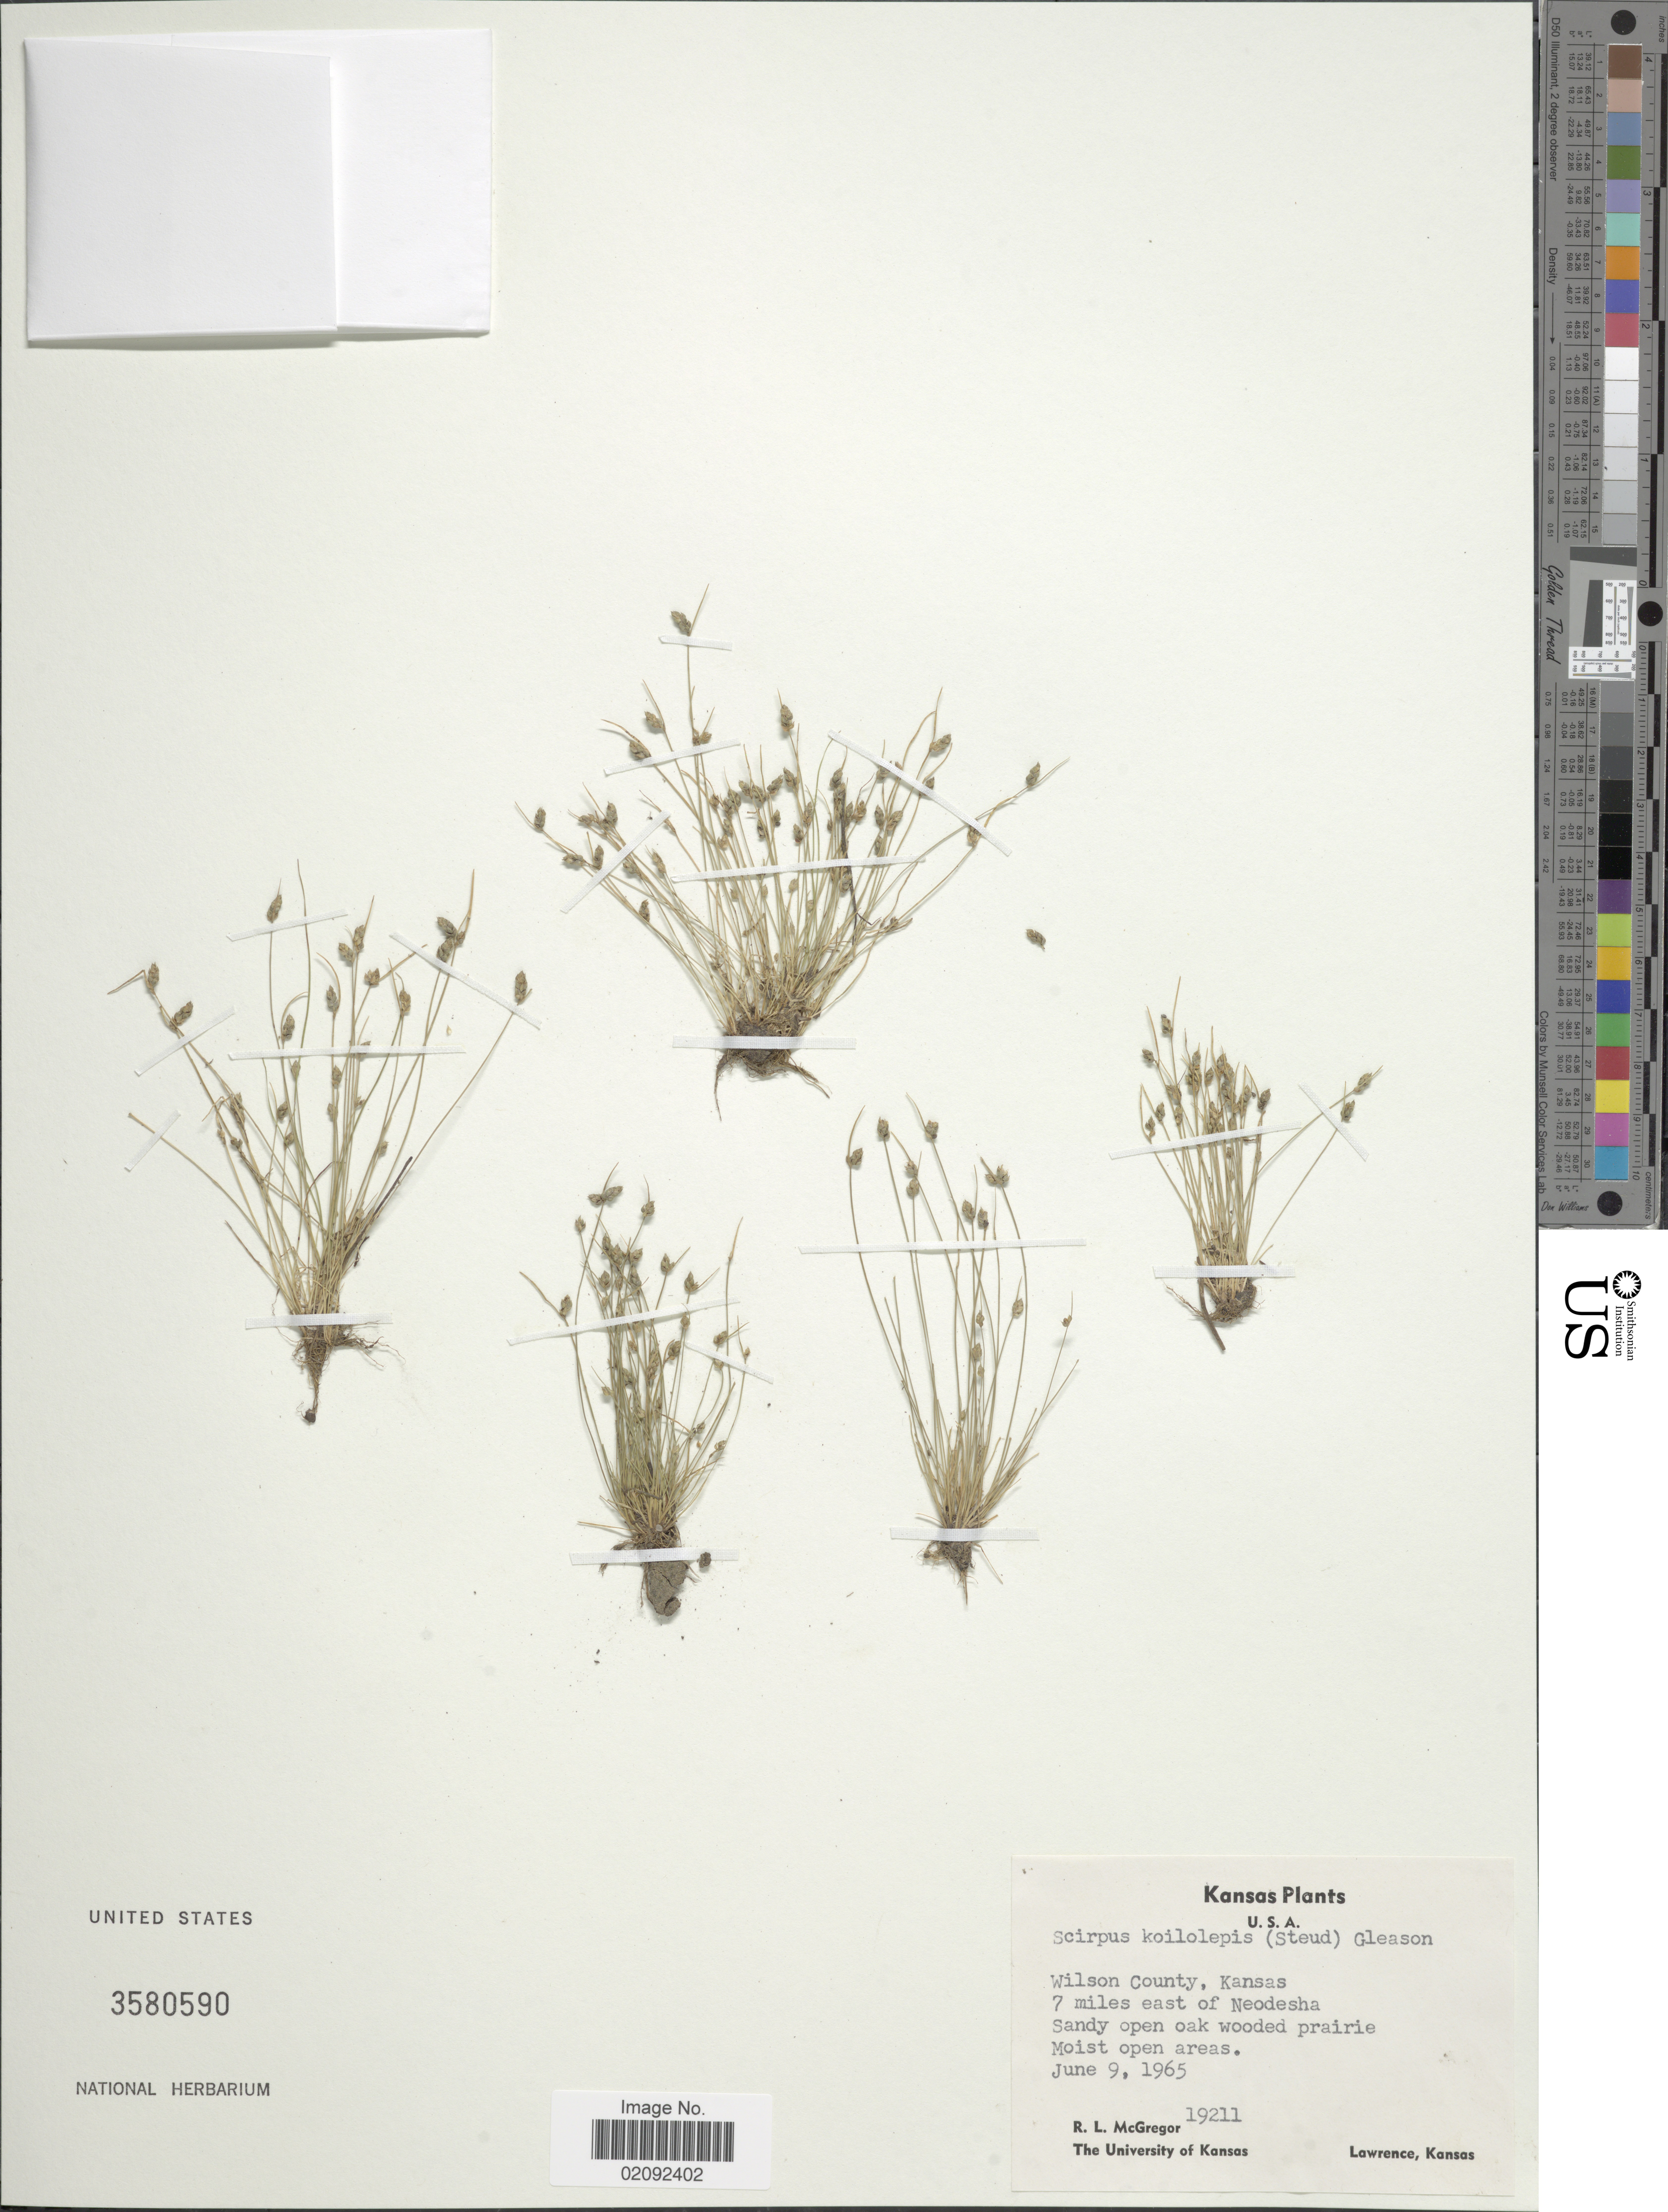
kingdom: Plantae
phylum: Tracheophyta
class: Liliopsida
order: Poales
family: Cyperaceae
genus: Isolepis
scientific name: Isolepis carinata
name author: Hook. & Arn. ex Torr.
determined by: Strong, M. T., (US), Smithsonian Institution - National Museum of Natural History (UNITED STATES)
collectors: R. McGregor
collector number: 19211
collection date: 1965-06-09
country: United States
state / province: Kansas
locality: Wilson County, 7 miles east of Neodesha, sandy open oak wooded prairie.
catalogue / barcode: US 3580590